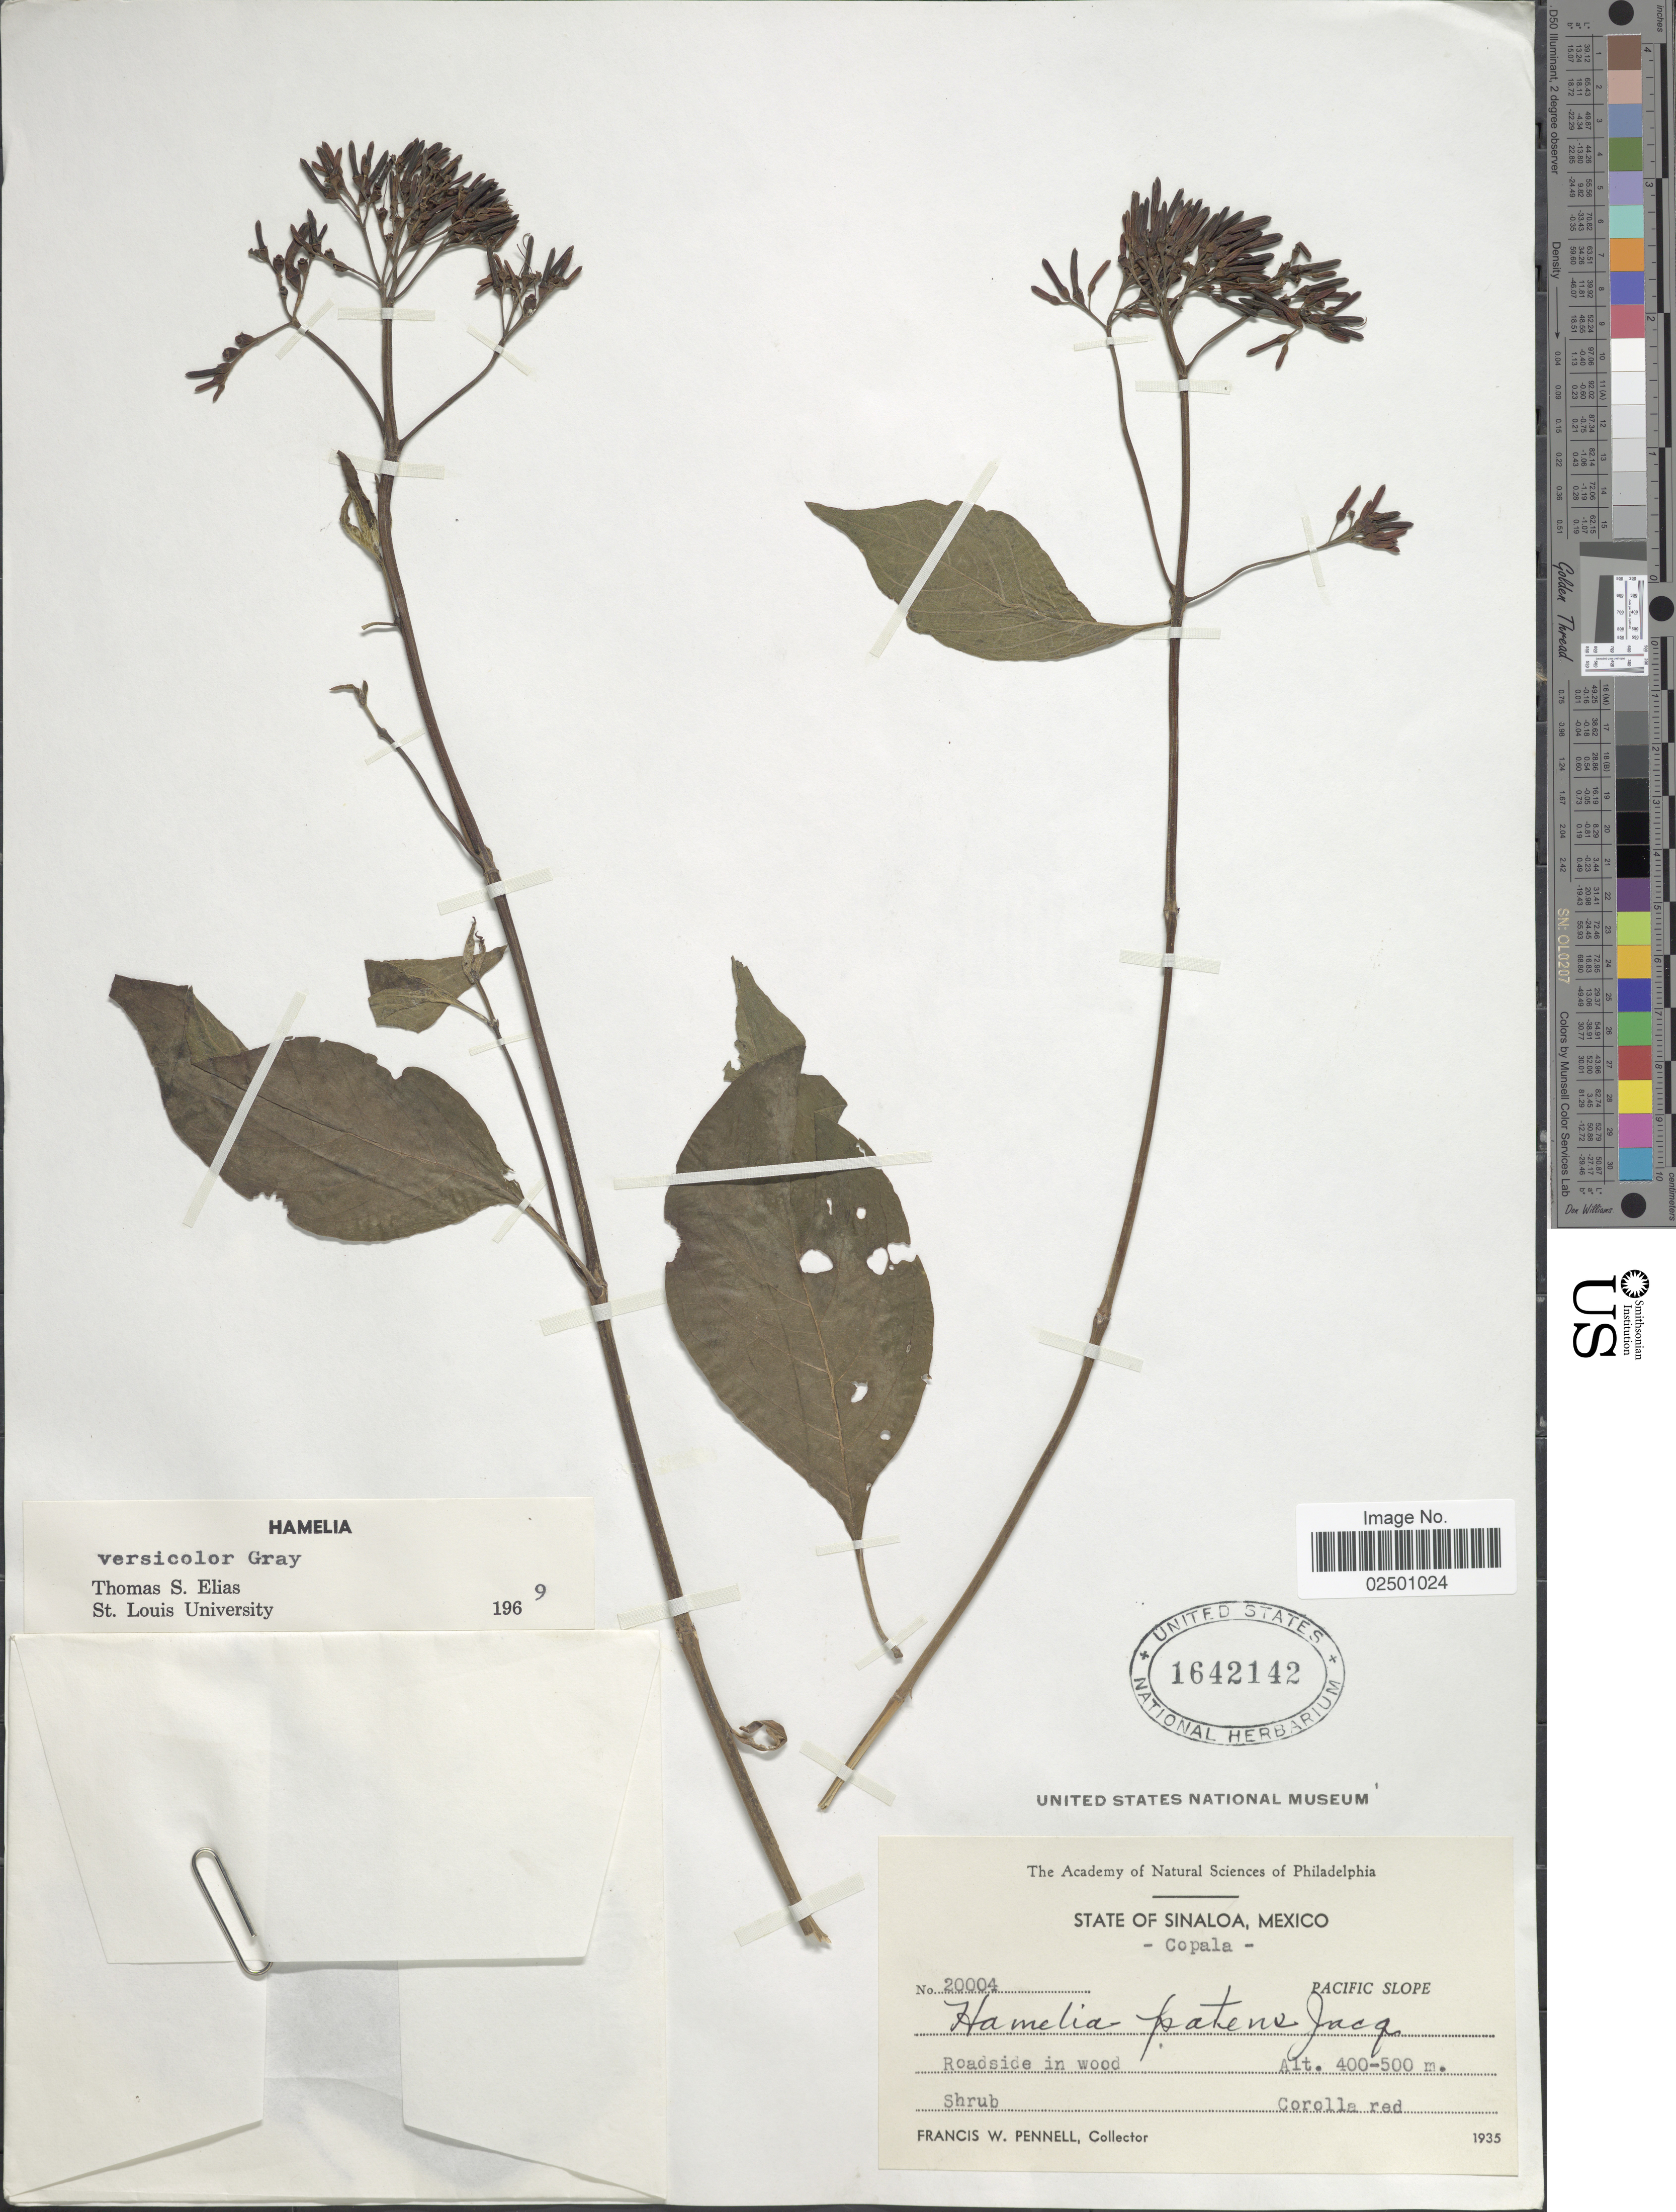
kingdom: Plantae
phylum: Tracheophyta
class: Magnoliopsida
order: Gentianales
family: Rubiaceae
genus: Hamelia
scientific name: Hamelia versicolor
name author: A. Gray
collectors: F. W. Pennell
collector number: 20004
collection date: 1935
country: Mexico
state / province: Sinaloa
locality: State of Sinaloa. Copala. Pacific Slope. Roadside in wood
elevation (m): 400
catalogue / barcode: US 1642143